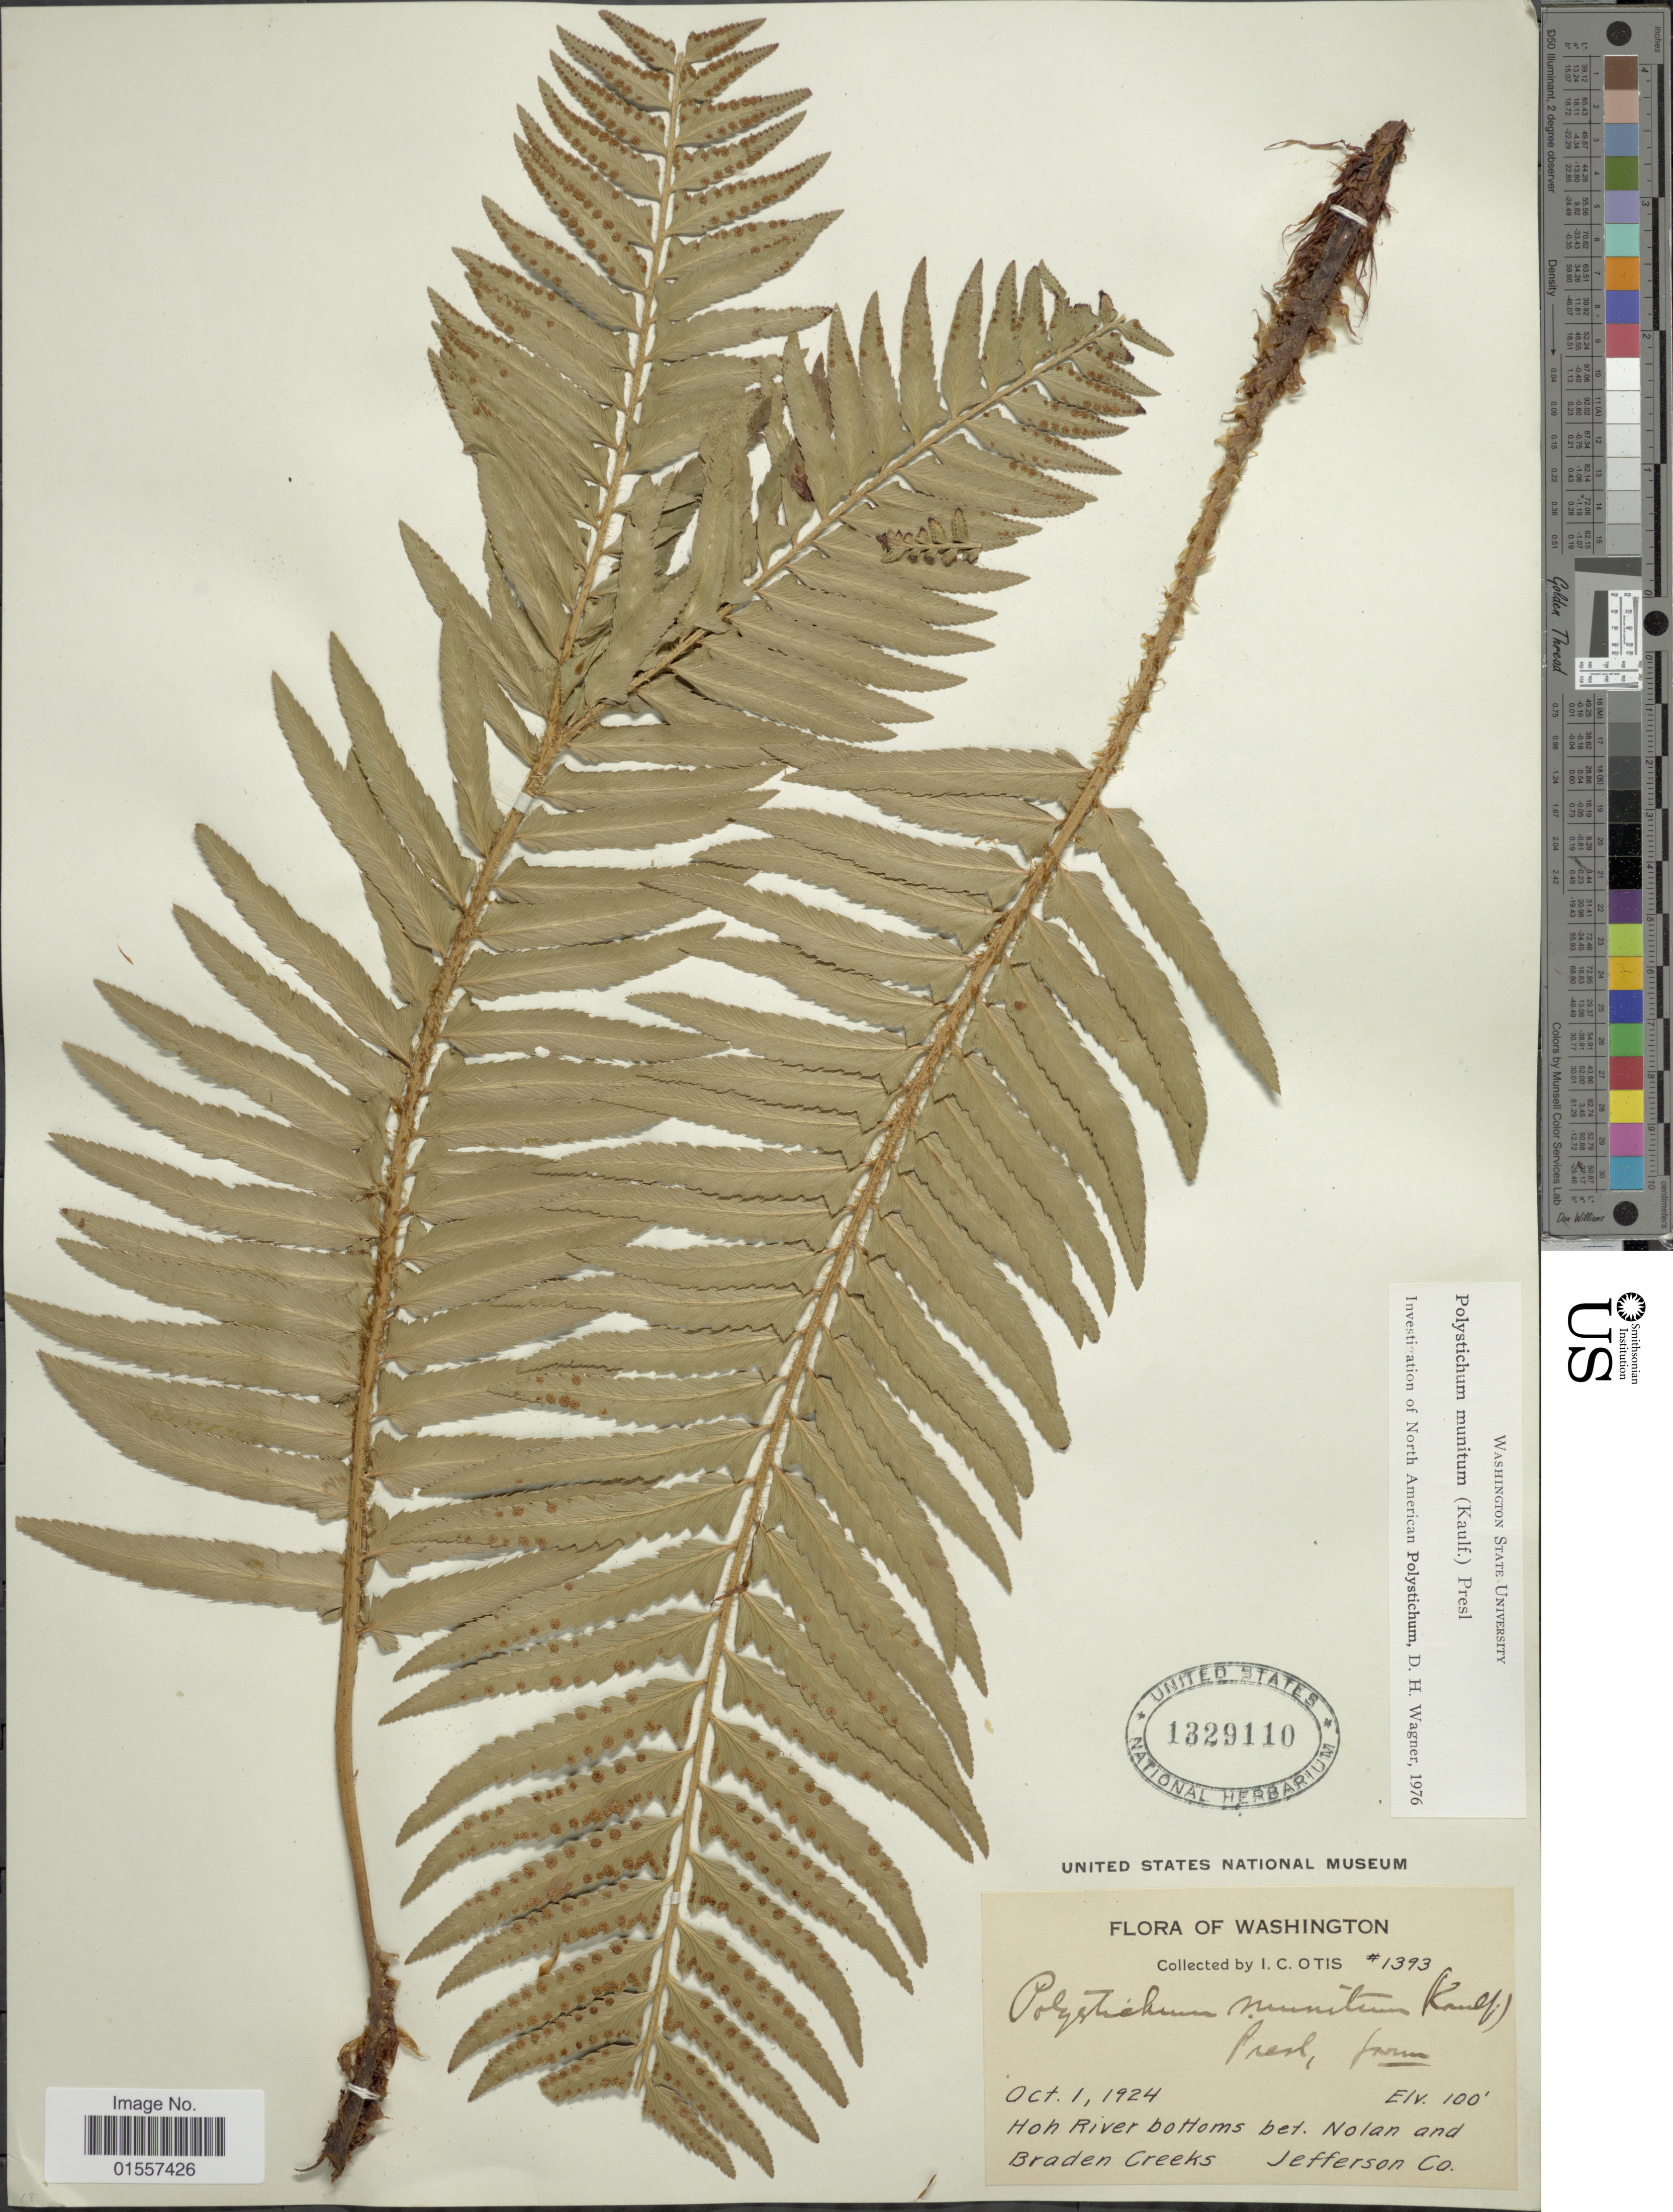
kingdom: Plantae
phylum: Tracheophyta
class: Polypodiopsida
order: Polypodiales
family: Dryopteridaceae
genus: Polystichum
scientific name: Polystichum munitum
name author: (Kaulf.) C. Presl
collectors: I. C. Otis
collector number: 1393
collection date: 1924-10-01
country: United States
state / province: Washington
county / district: Jefferson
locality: Washington, Hoh River bottoms bet. Nolan and Braden Creeks, Jefferson Co.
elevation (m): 30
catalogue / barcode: US 1329110